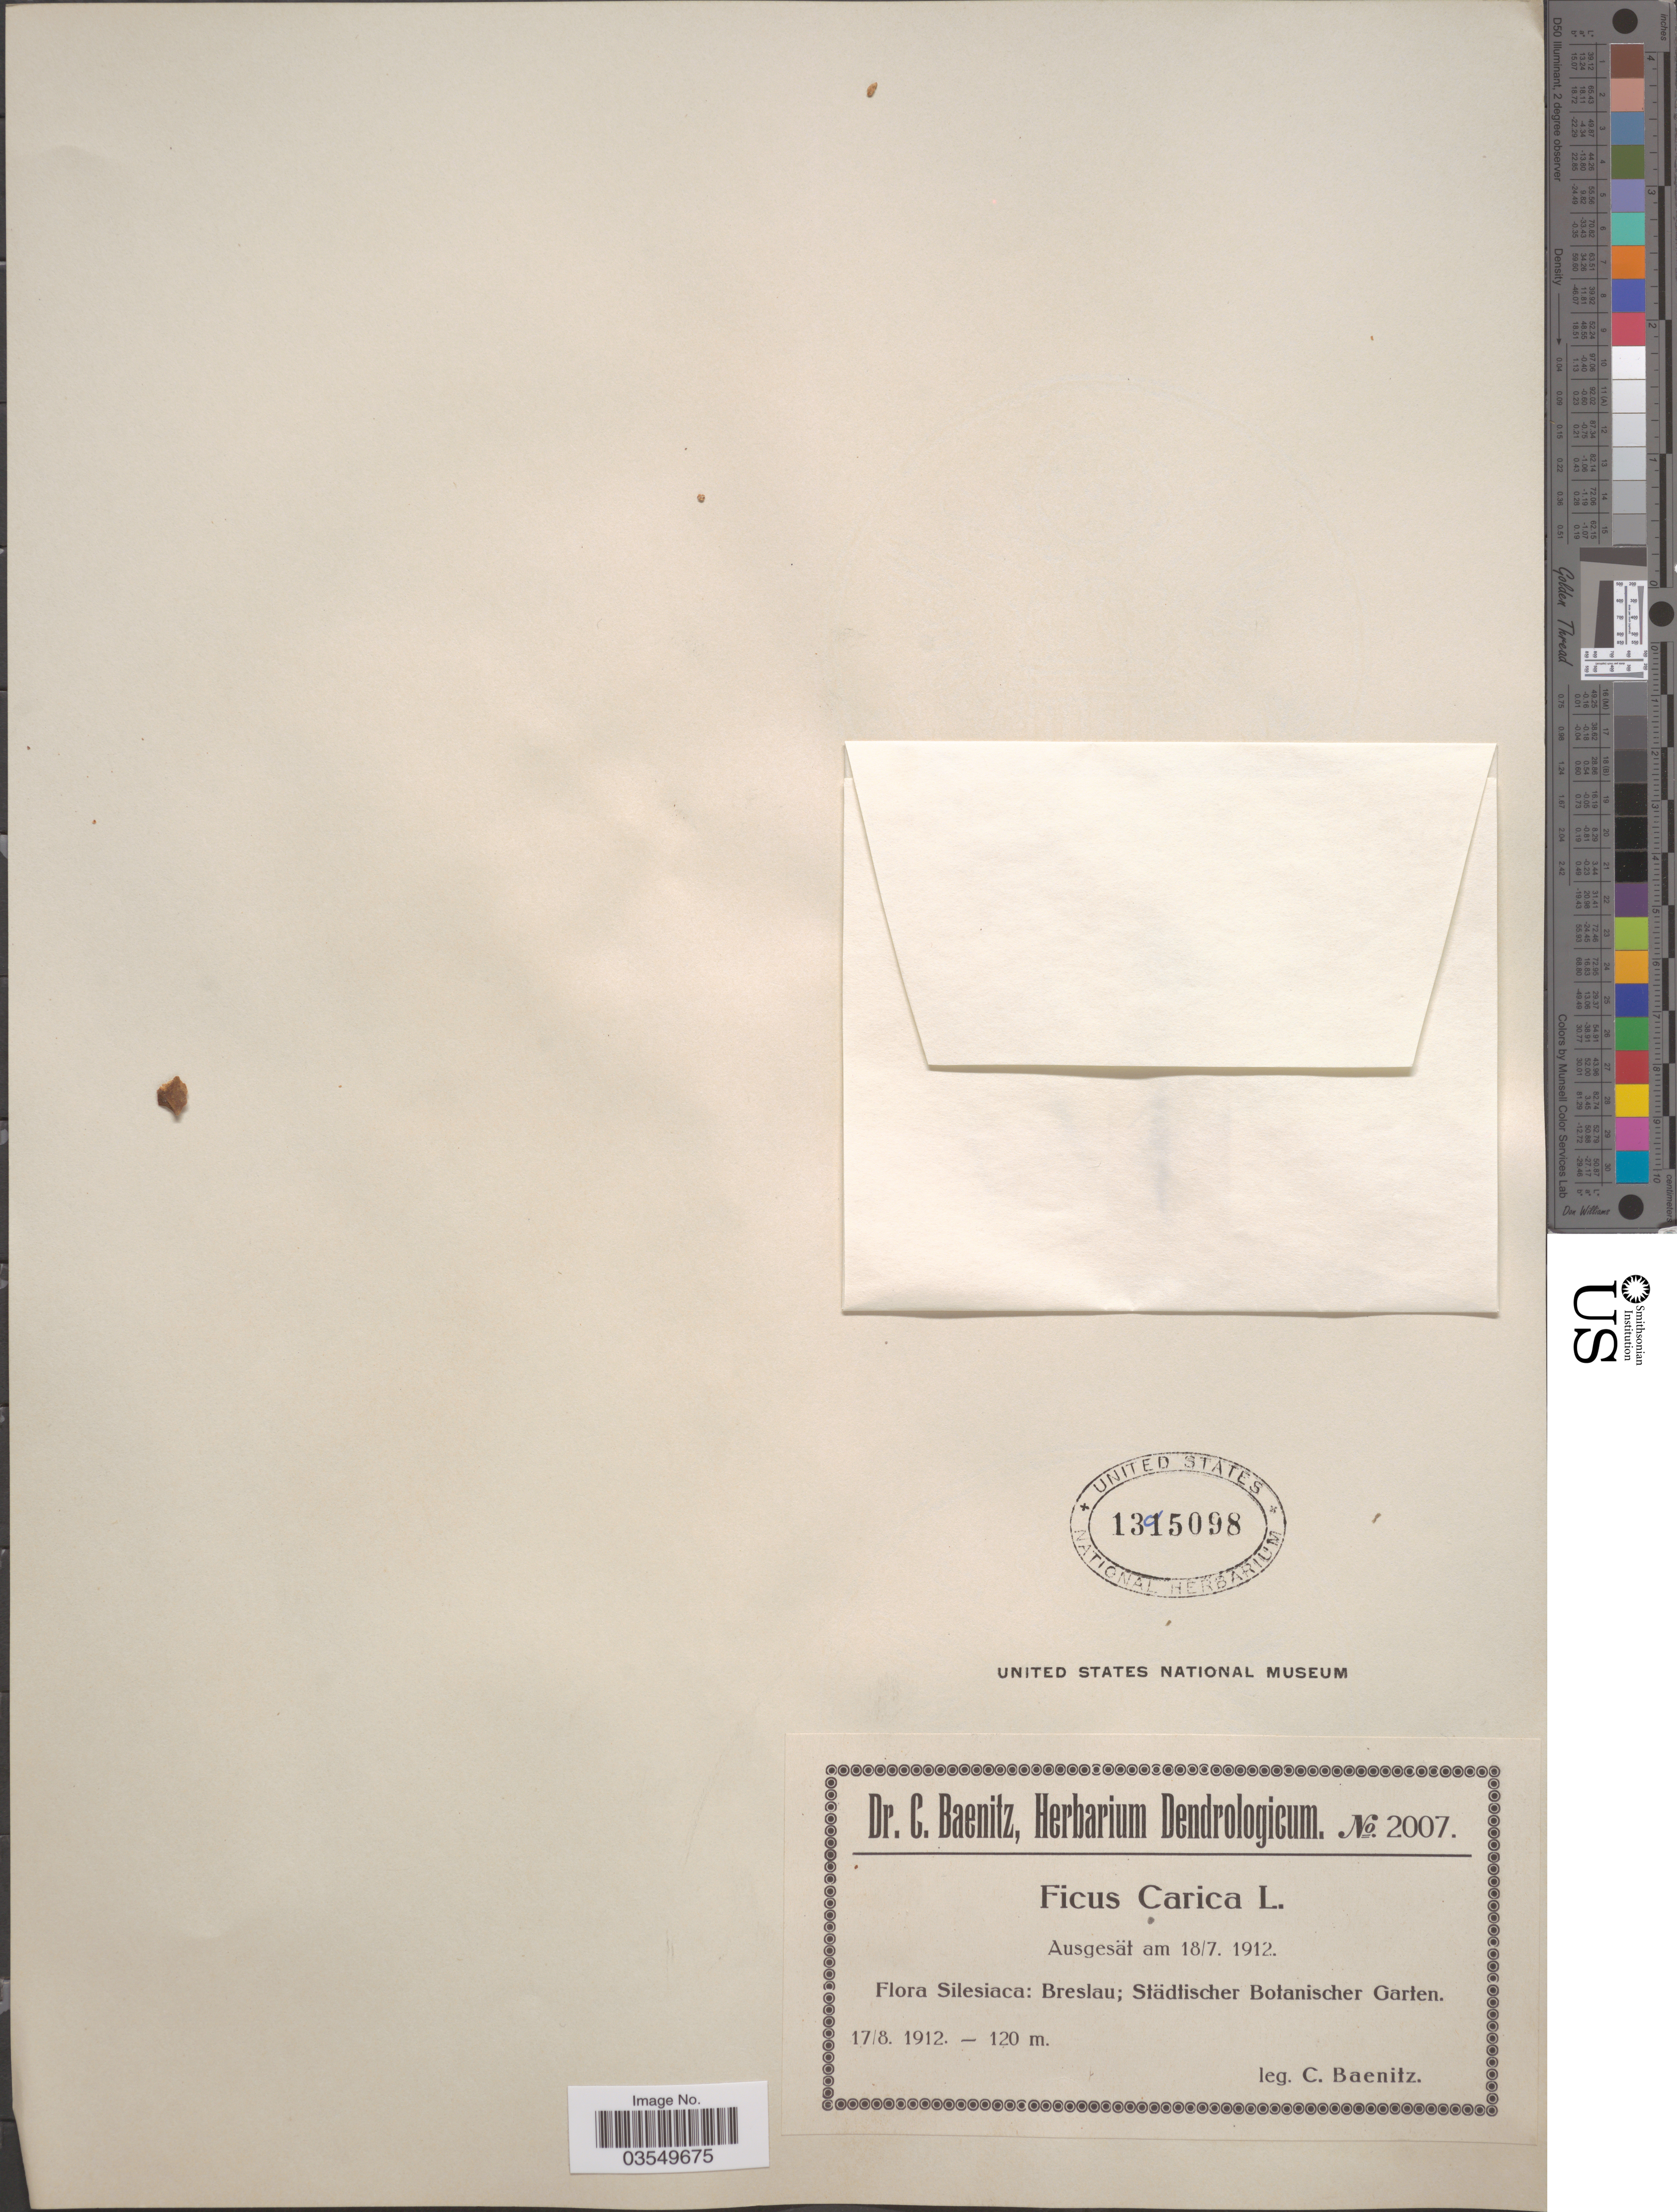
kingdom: Plantae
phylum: Tracheophyta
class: Magnoliopsida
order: Rosales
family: Moraceae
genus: Ficus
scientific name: Ficus carica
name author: L.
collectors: C. G. Baenitz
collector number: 2007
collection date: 1912-08-17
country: Poland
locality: Silesiaca: Breslau; Städtischer Botanischer Garten.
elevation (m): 120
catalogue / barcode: US 1395098